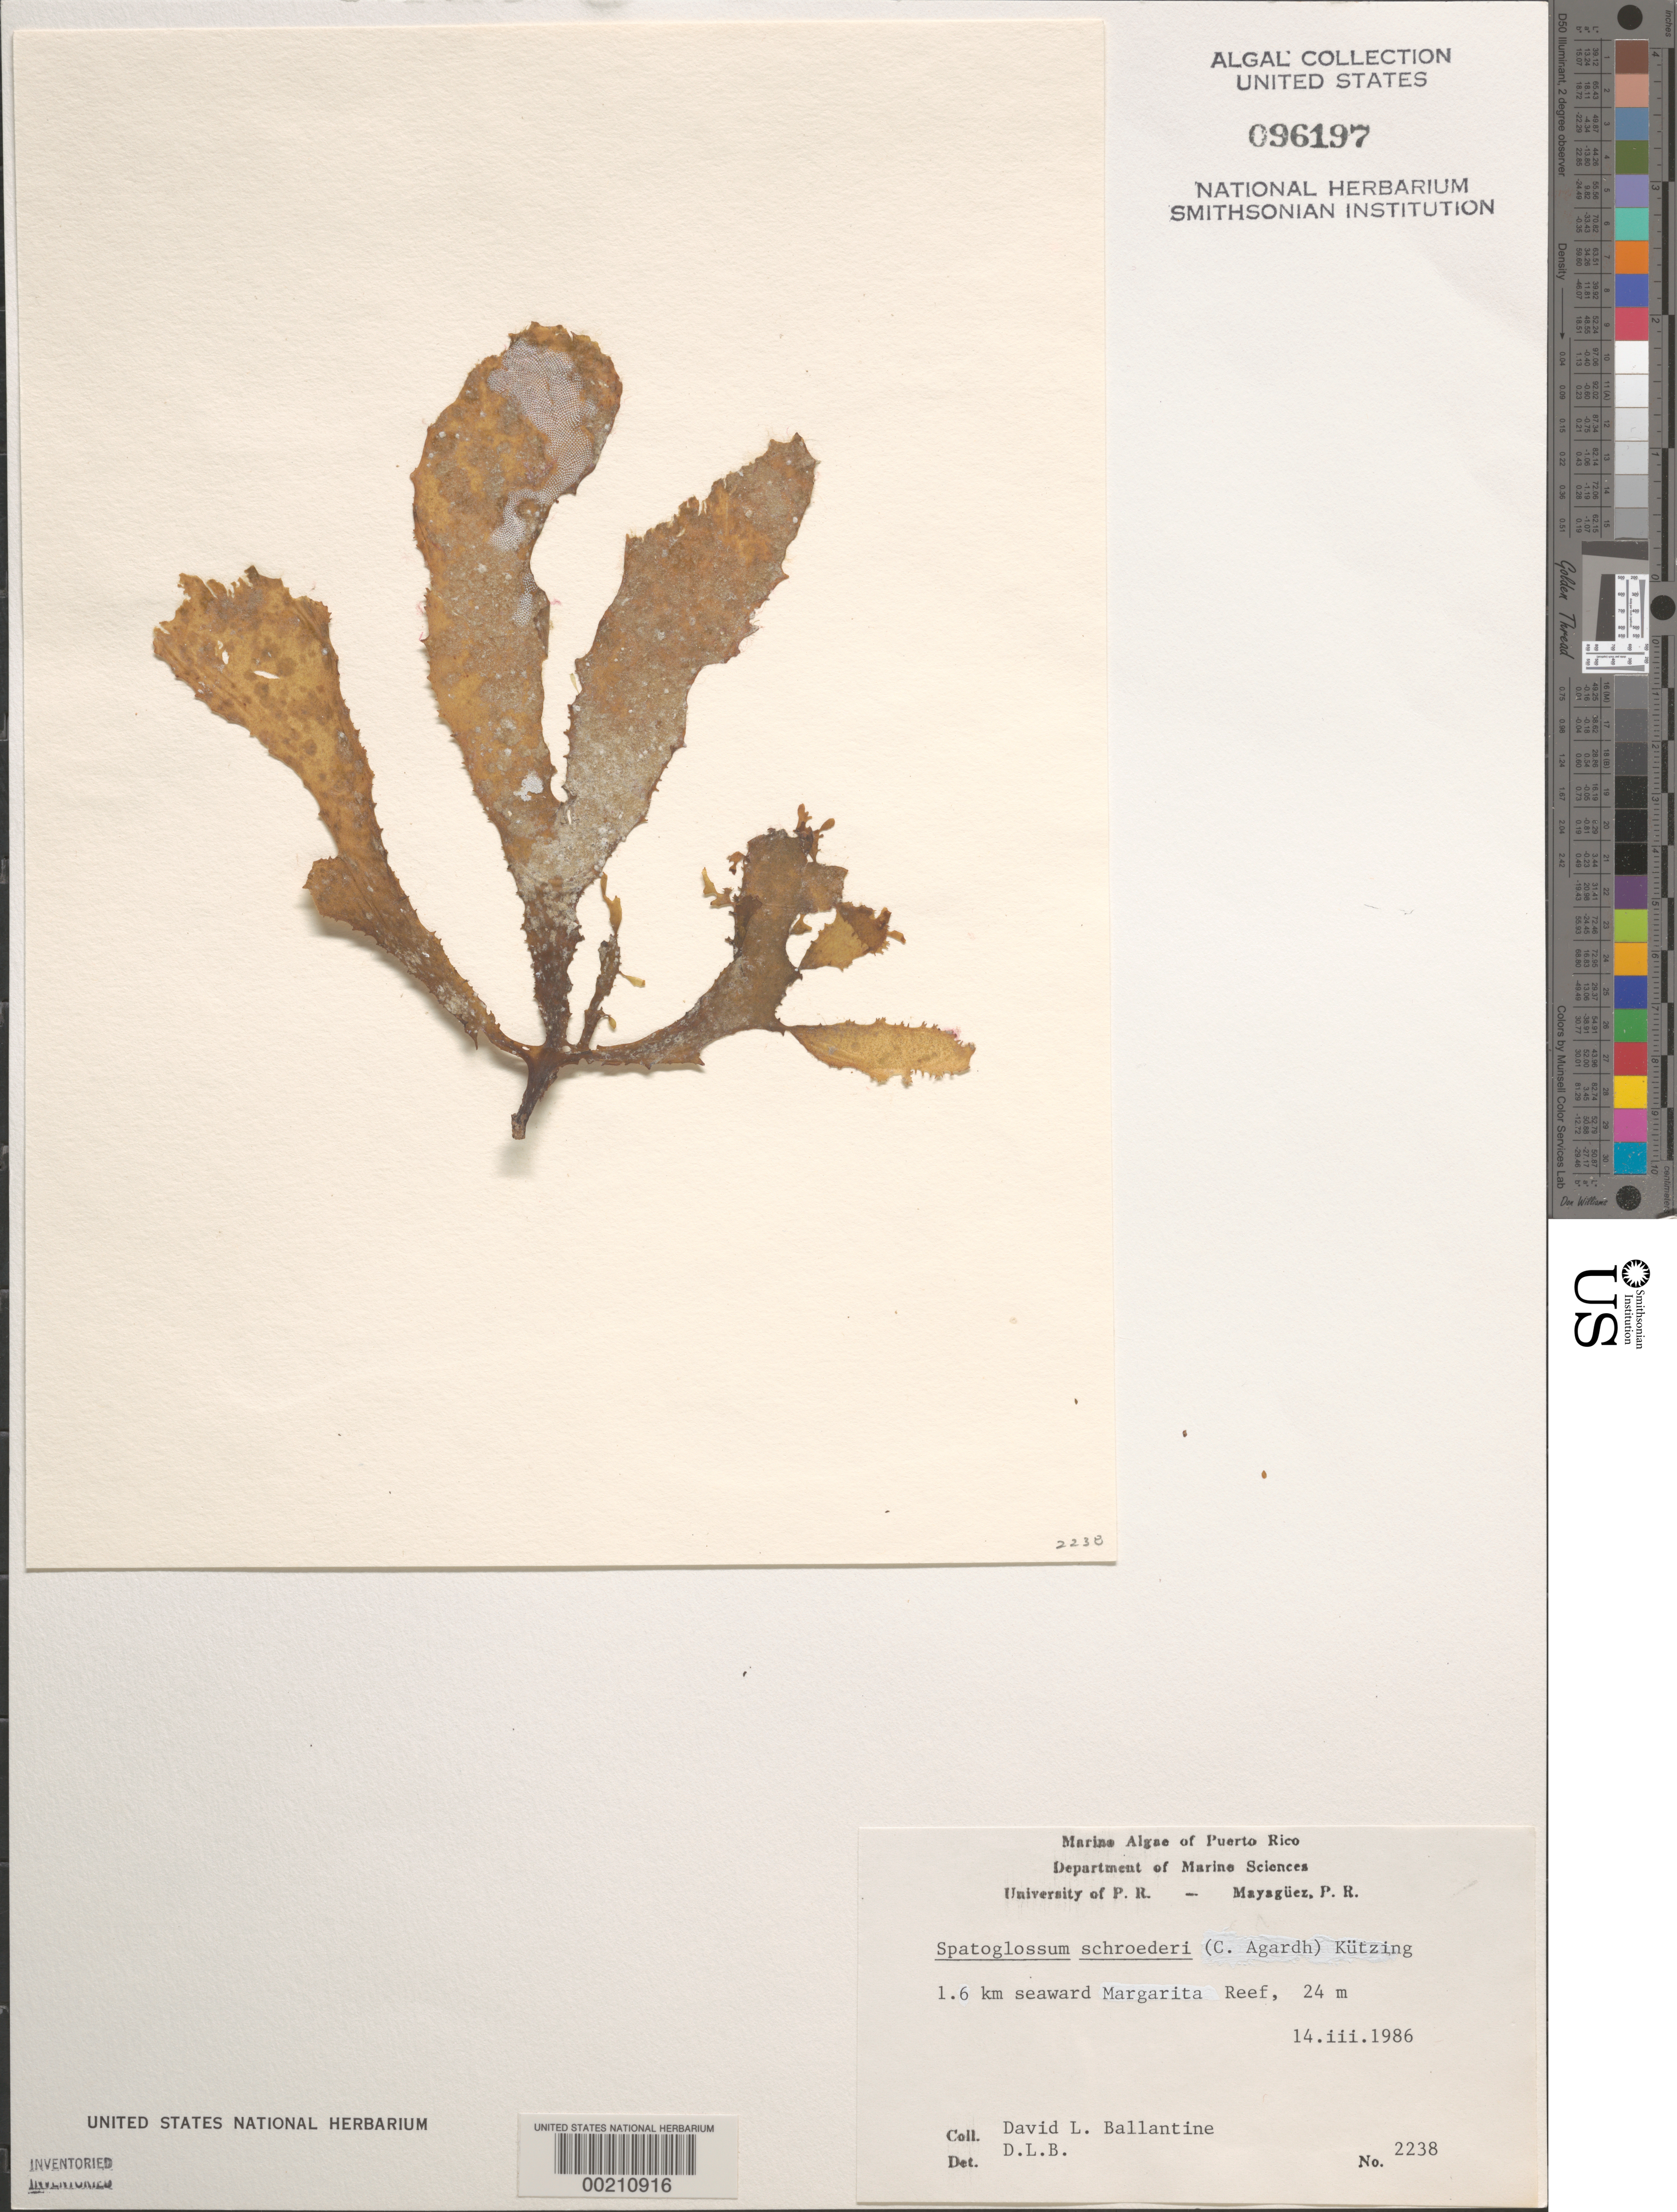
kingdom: Chromista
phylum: Ochrophyta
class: Phaeophyceae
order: Dictyotales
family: Dictyotaceae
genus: Spatoglossum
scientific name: Spatoglossum schroederi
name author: (C. Agardh) Kütz.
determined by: Ballantine, D. L.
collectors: D.L. Ballantine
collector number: DLB 2238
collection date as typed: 14 Mar 1986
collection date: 1986-03-14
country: Puerto Rico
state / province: Lajas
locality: Off Margarita Reef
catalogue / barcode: US 96197